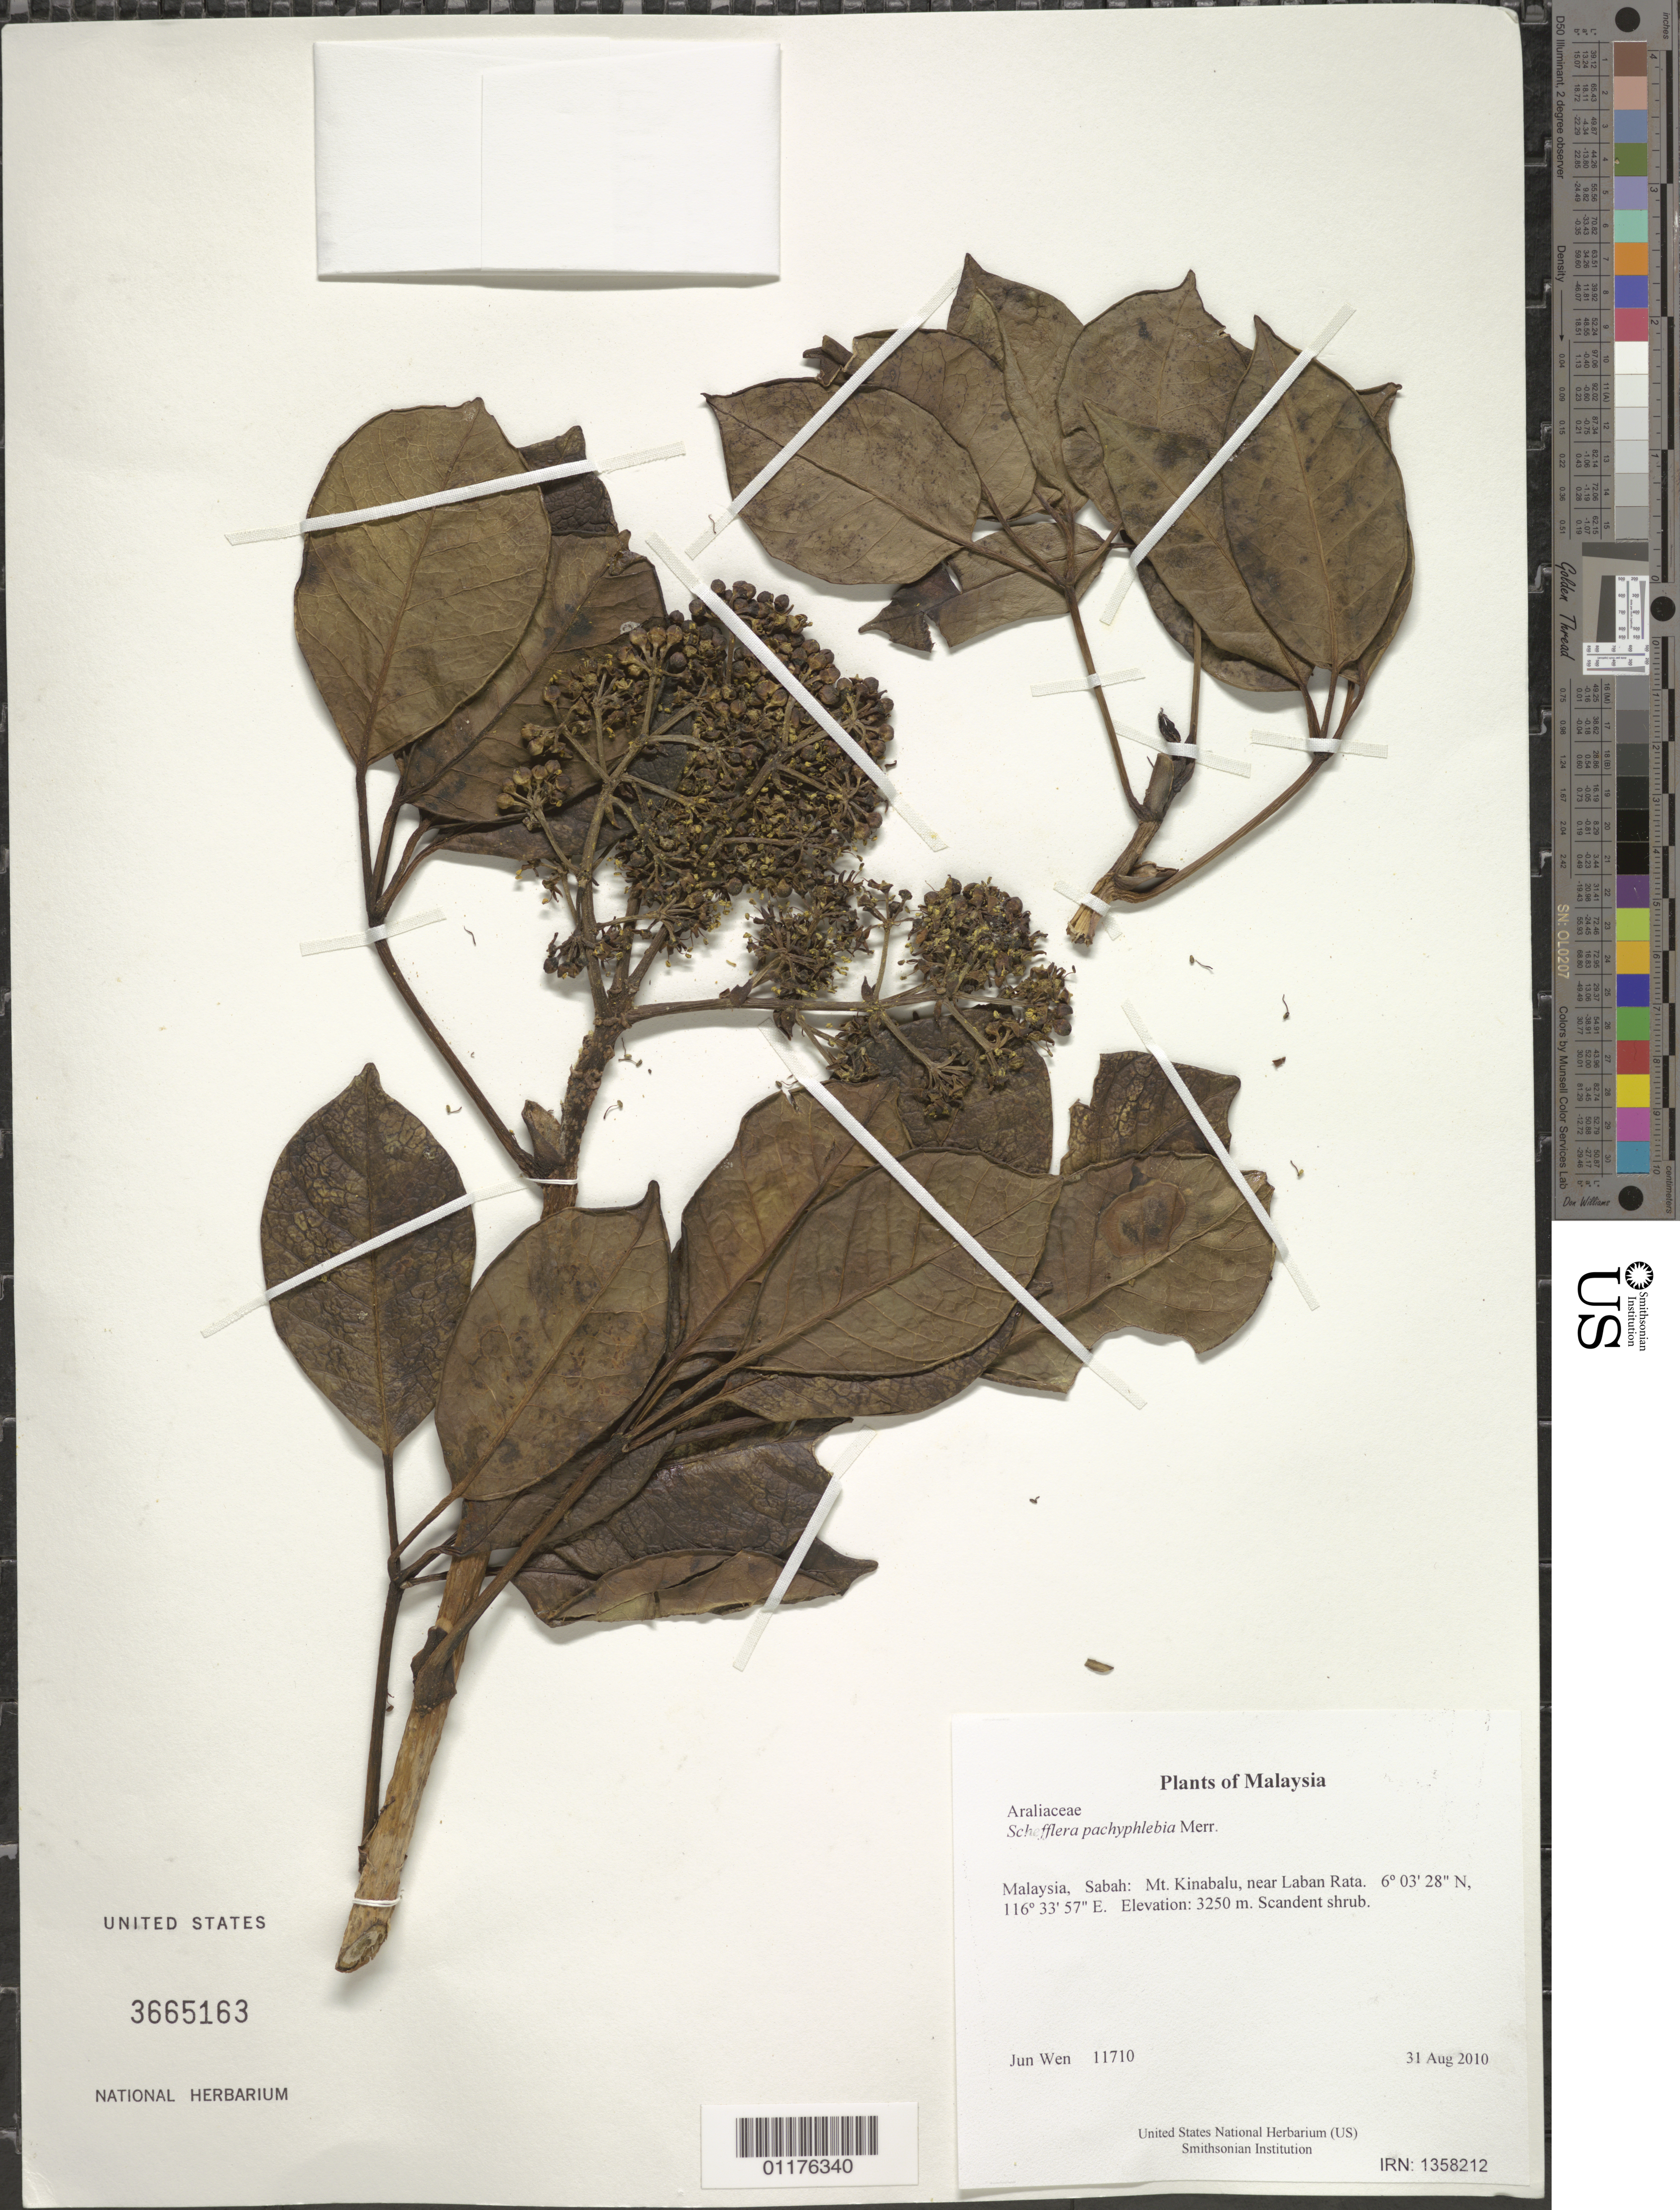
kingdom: Plantae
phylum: Tracheophyta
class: Magnoliopsida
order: Apiales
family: Araliaceae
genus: Heptapleurum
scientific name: Heptapleurum pachyphlebium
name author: (Merr.) G. M. Plunkett & Lowry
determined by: Wagner, W. L., (BOT), Smithsonian Institution - National Museum of Natural History (UNITED STATES)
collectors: J. Wen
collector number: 11710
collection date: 2010-08-31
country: Malaysia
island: Borneo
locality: Sabah: Mt. Kinabalu, near Laban Rata.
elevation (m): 3250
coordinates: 06 03 28.5 N, 116 33 57.3 E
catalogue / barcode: US 3665163